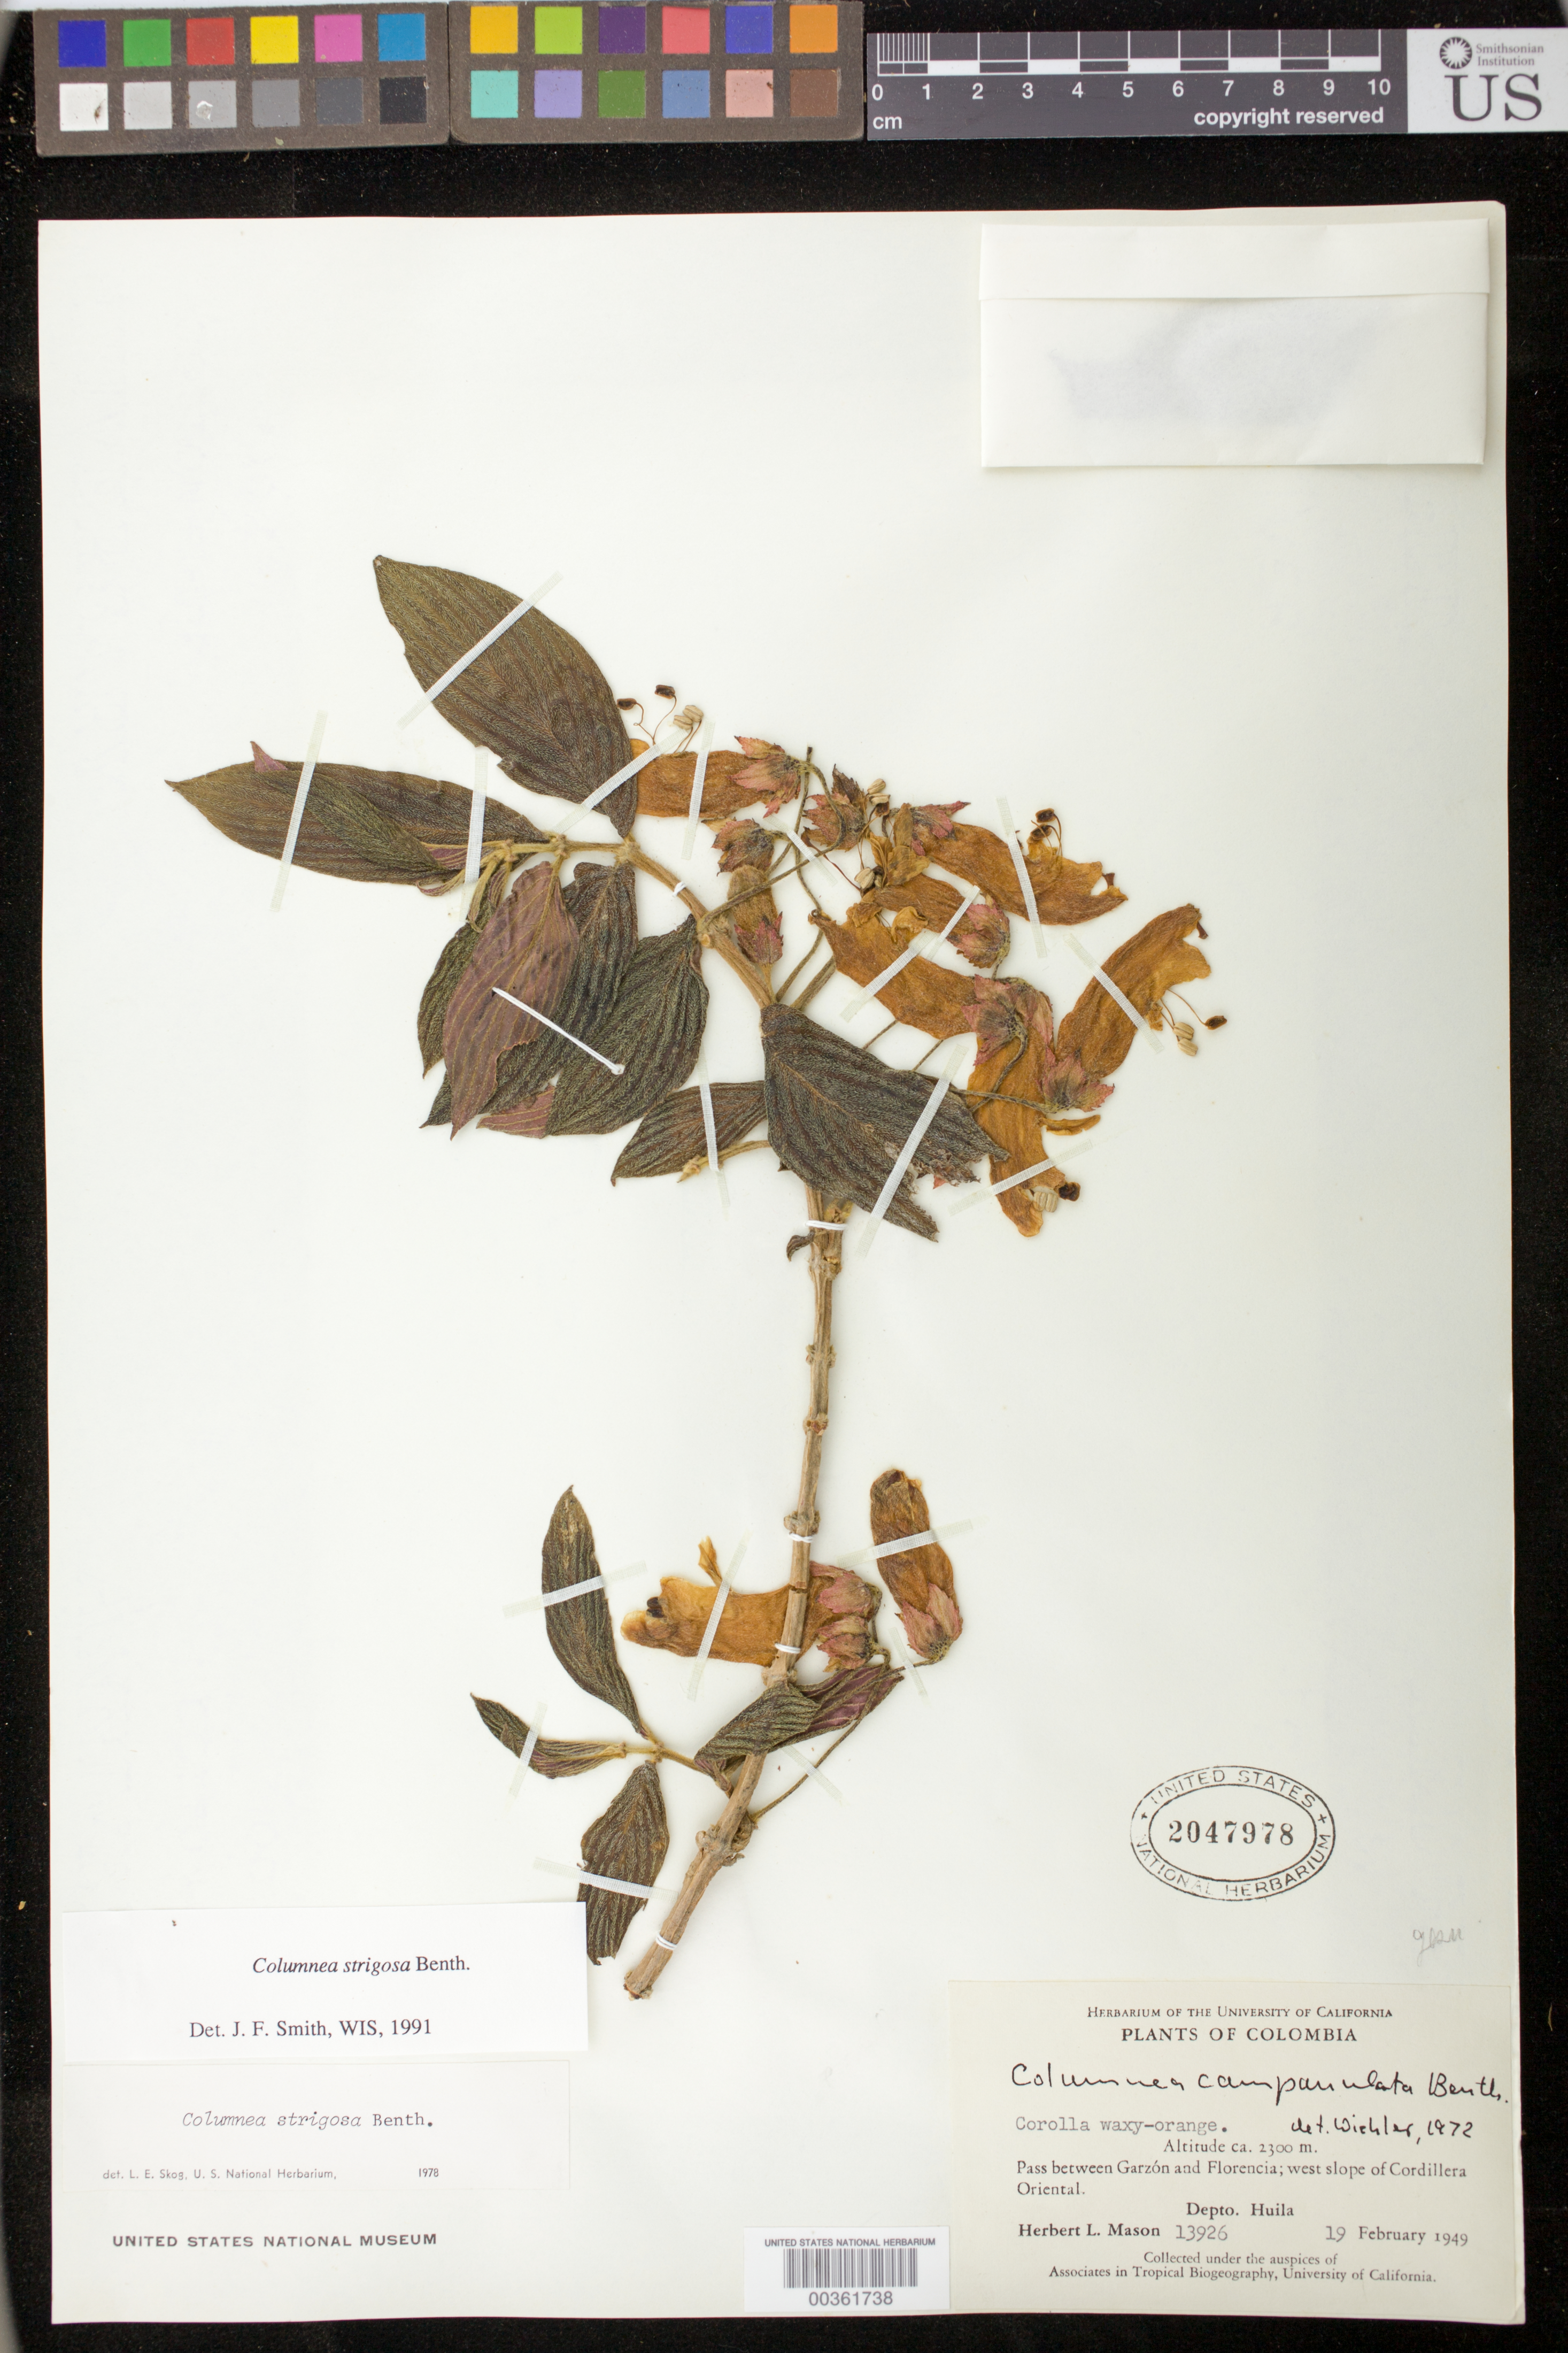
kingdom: Plantae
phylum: Tracheophyta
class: Magnoliopsida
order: Lamiales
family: Gesneriaceae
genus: Columnea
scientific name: Columnea strigosa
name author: Benth.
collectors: H. L. Mason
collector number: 13926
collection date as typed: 19 Feb 1949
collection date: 1949-02-19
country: Colombia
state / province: Huila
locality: Pass between Garzon and Florencia; W slope of Cordillera Oriental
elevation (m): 2300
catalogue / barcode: US 2047978